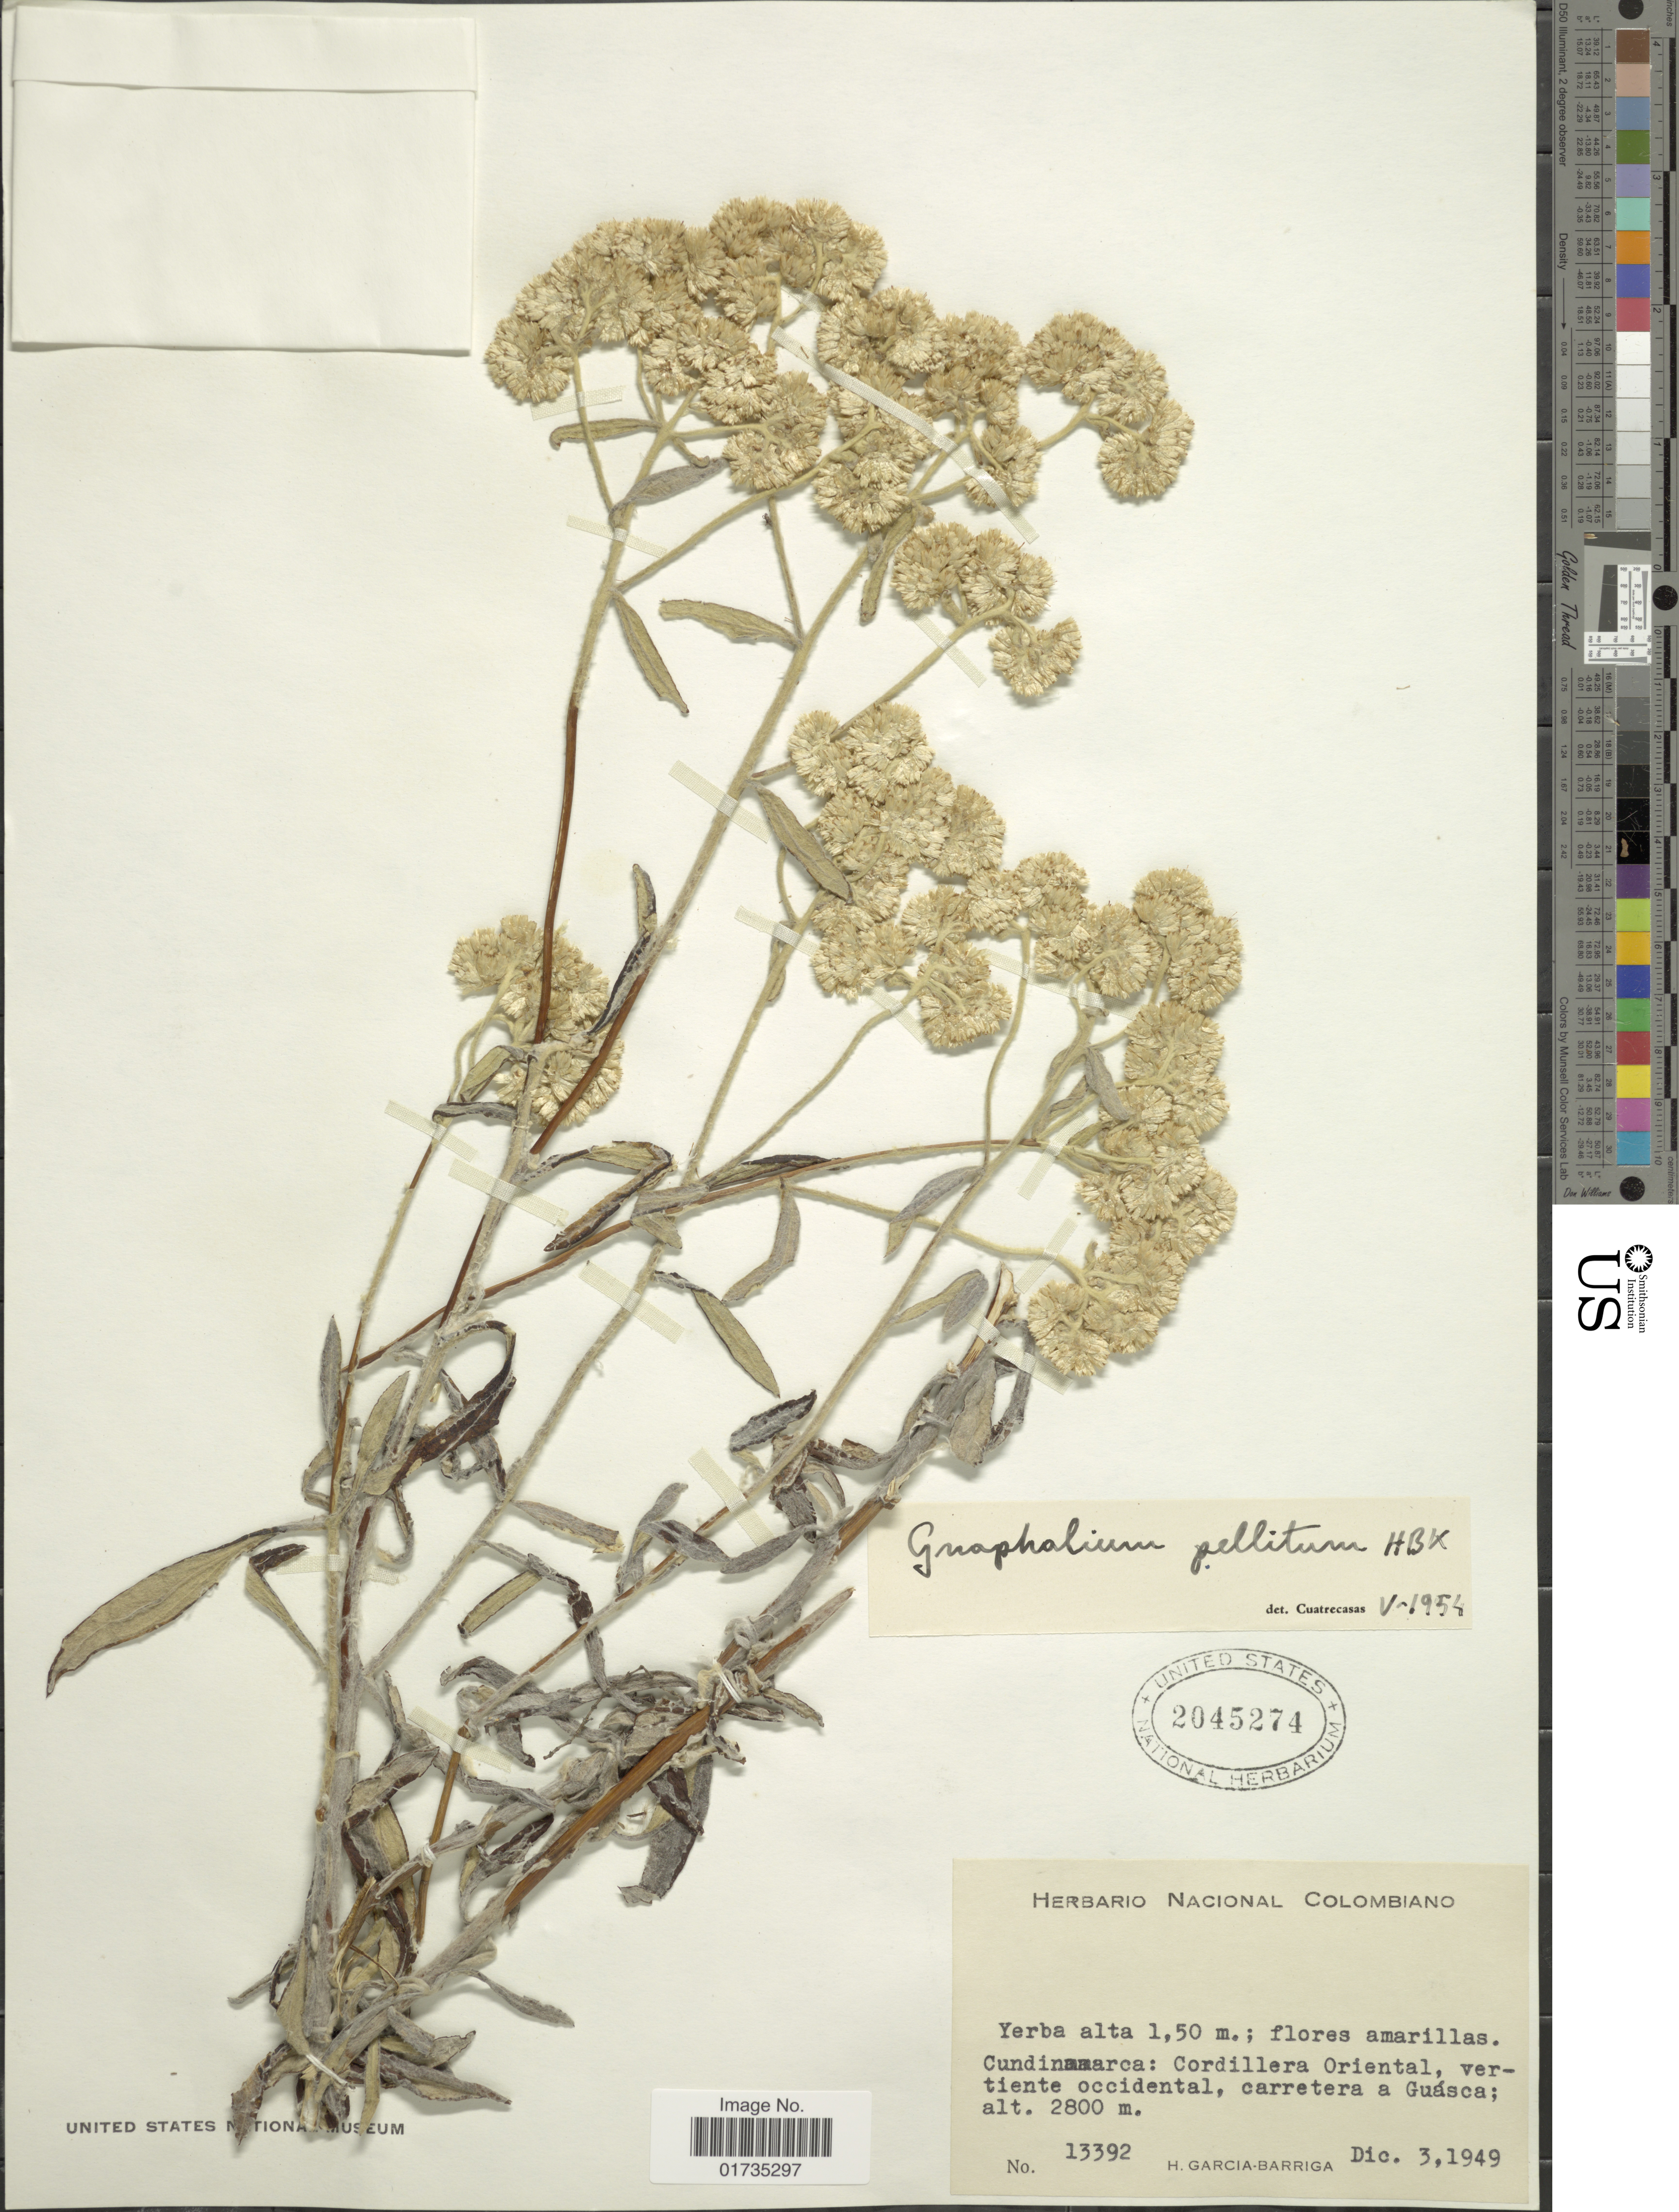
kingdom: Plantae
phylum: Tracheophyta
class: Magnoliopsida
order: Asterales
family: Asteraceae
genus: Achyrocline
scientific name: Achyrocline alata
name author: (Kunth) DC.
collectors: H. García Barriga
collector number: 13392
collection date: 1949-12-03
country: Colombia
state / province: Cundinamarca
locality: Colombiano. Cundinamarca: Cordillera oriental, vertiente occidental, carretera a Guasca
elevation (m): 2800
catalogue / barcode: US 2045274